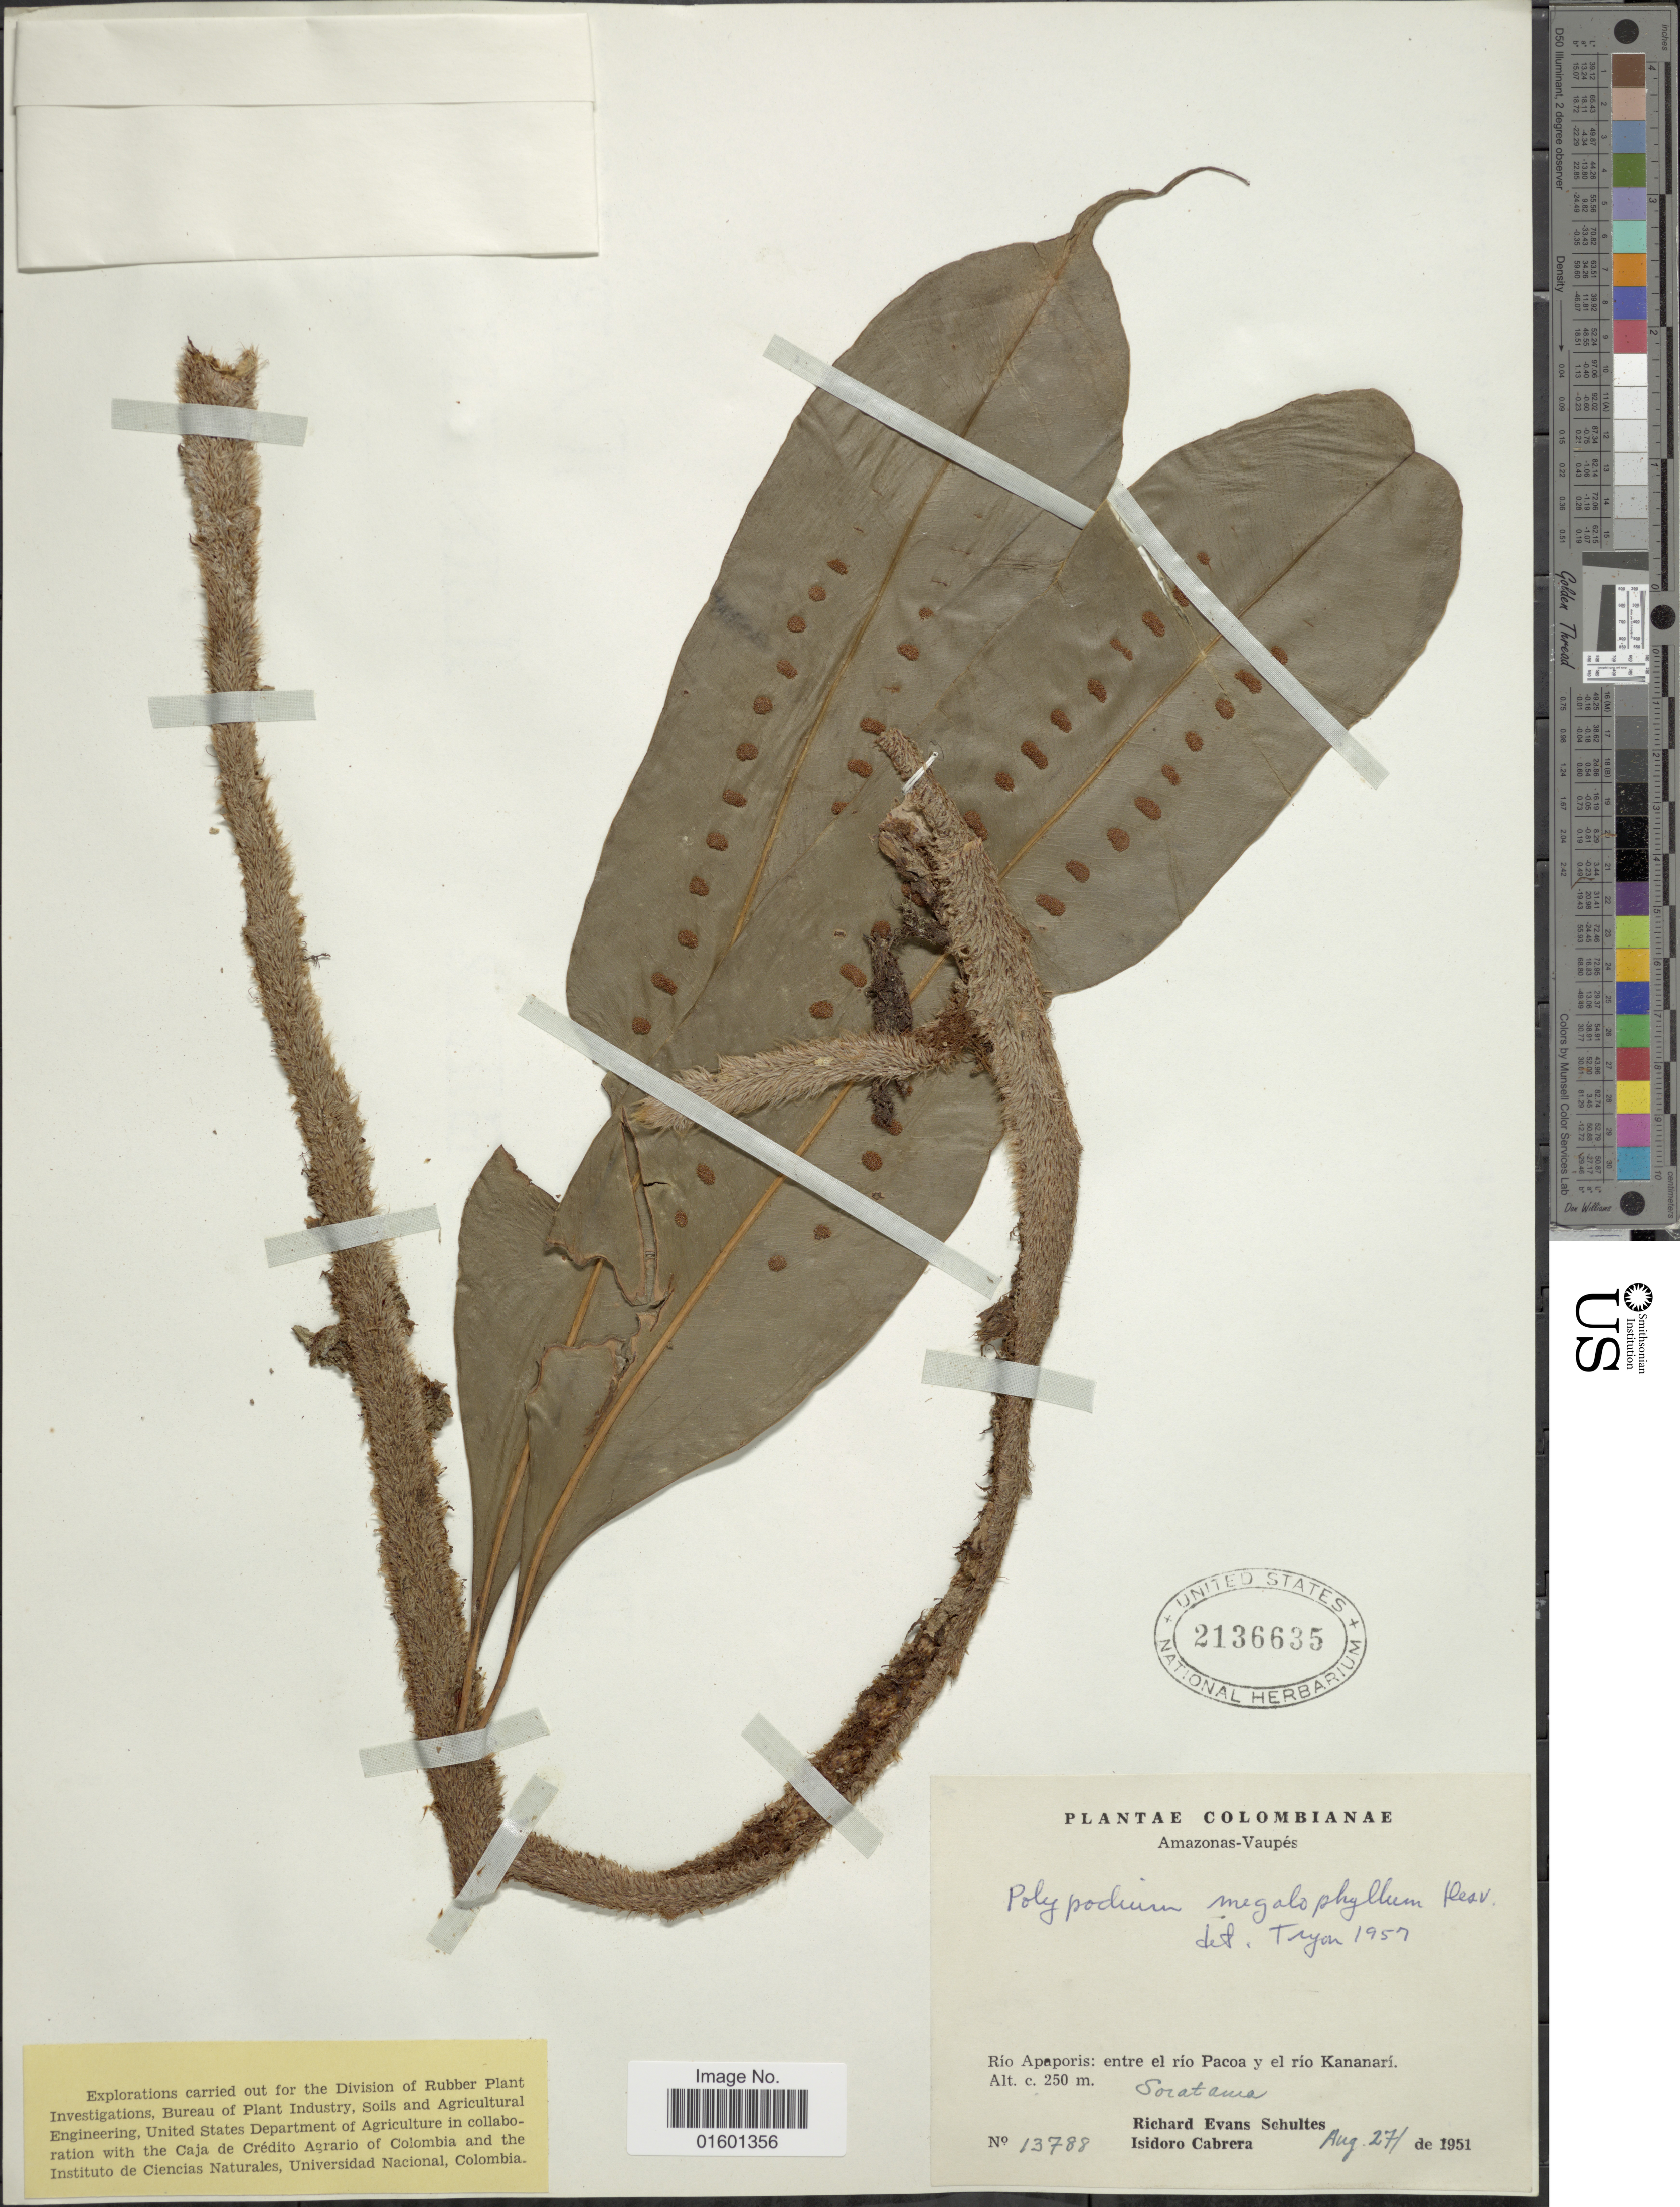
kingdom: Plantae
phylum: Tracheophyta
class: Polypodiopsida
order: Polypodiales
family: Polypodiaceae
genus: Microgramma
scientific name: Microgramma megalophylla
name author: (Desv.) de la Sota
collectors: R. E. Schultes & I. Cabrera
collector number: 13788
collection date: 1951-08-27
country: Colombia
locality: Amazonas - Vaupes, Rio Apaporis: entre el rio Pacoa y el rio Kananari.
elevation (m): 250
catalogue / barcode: US 2136635